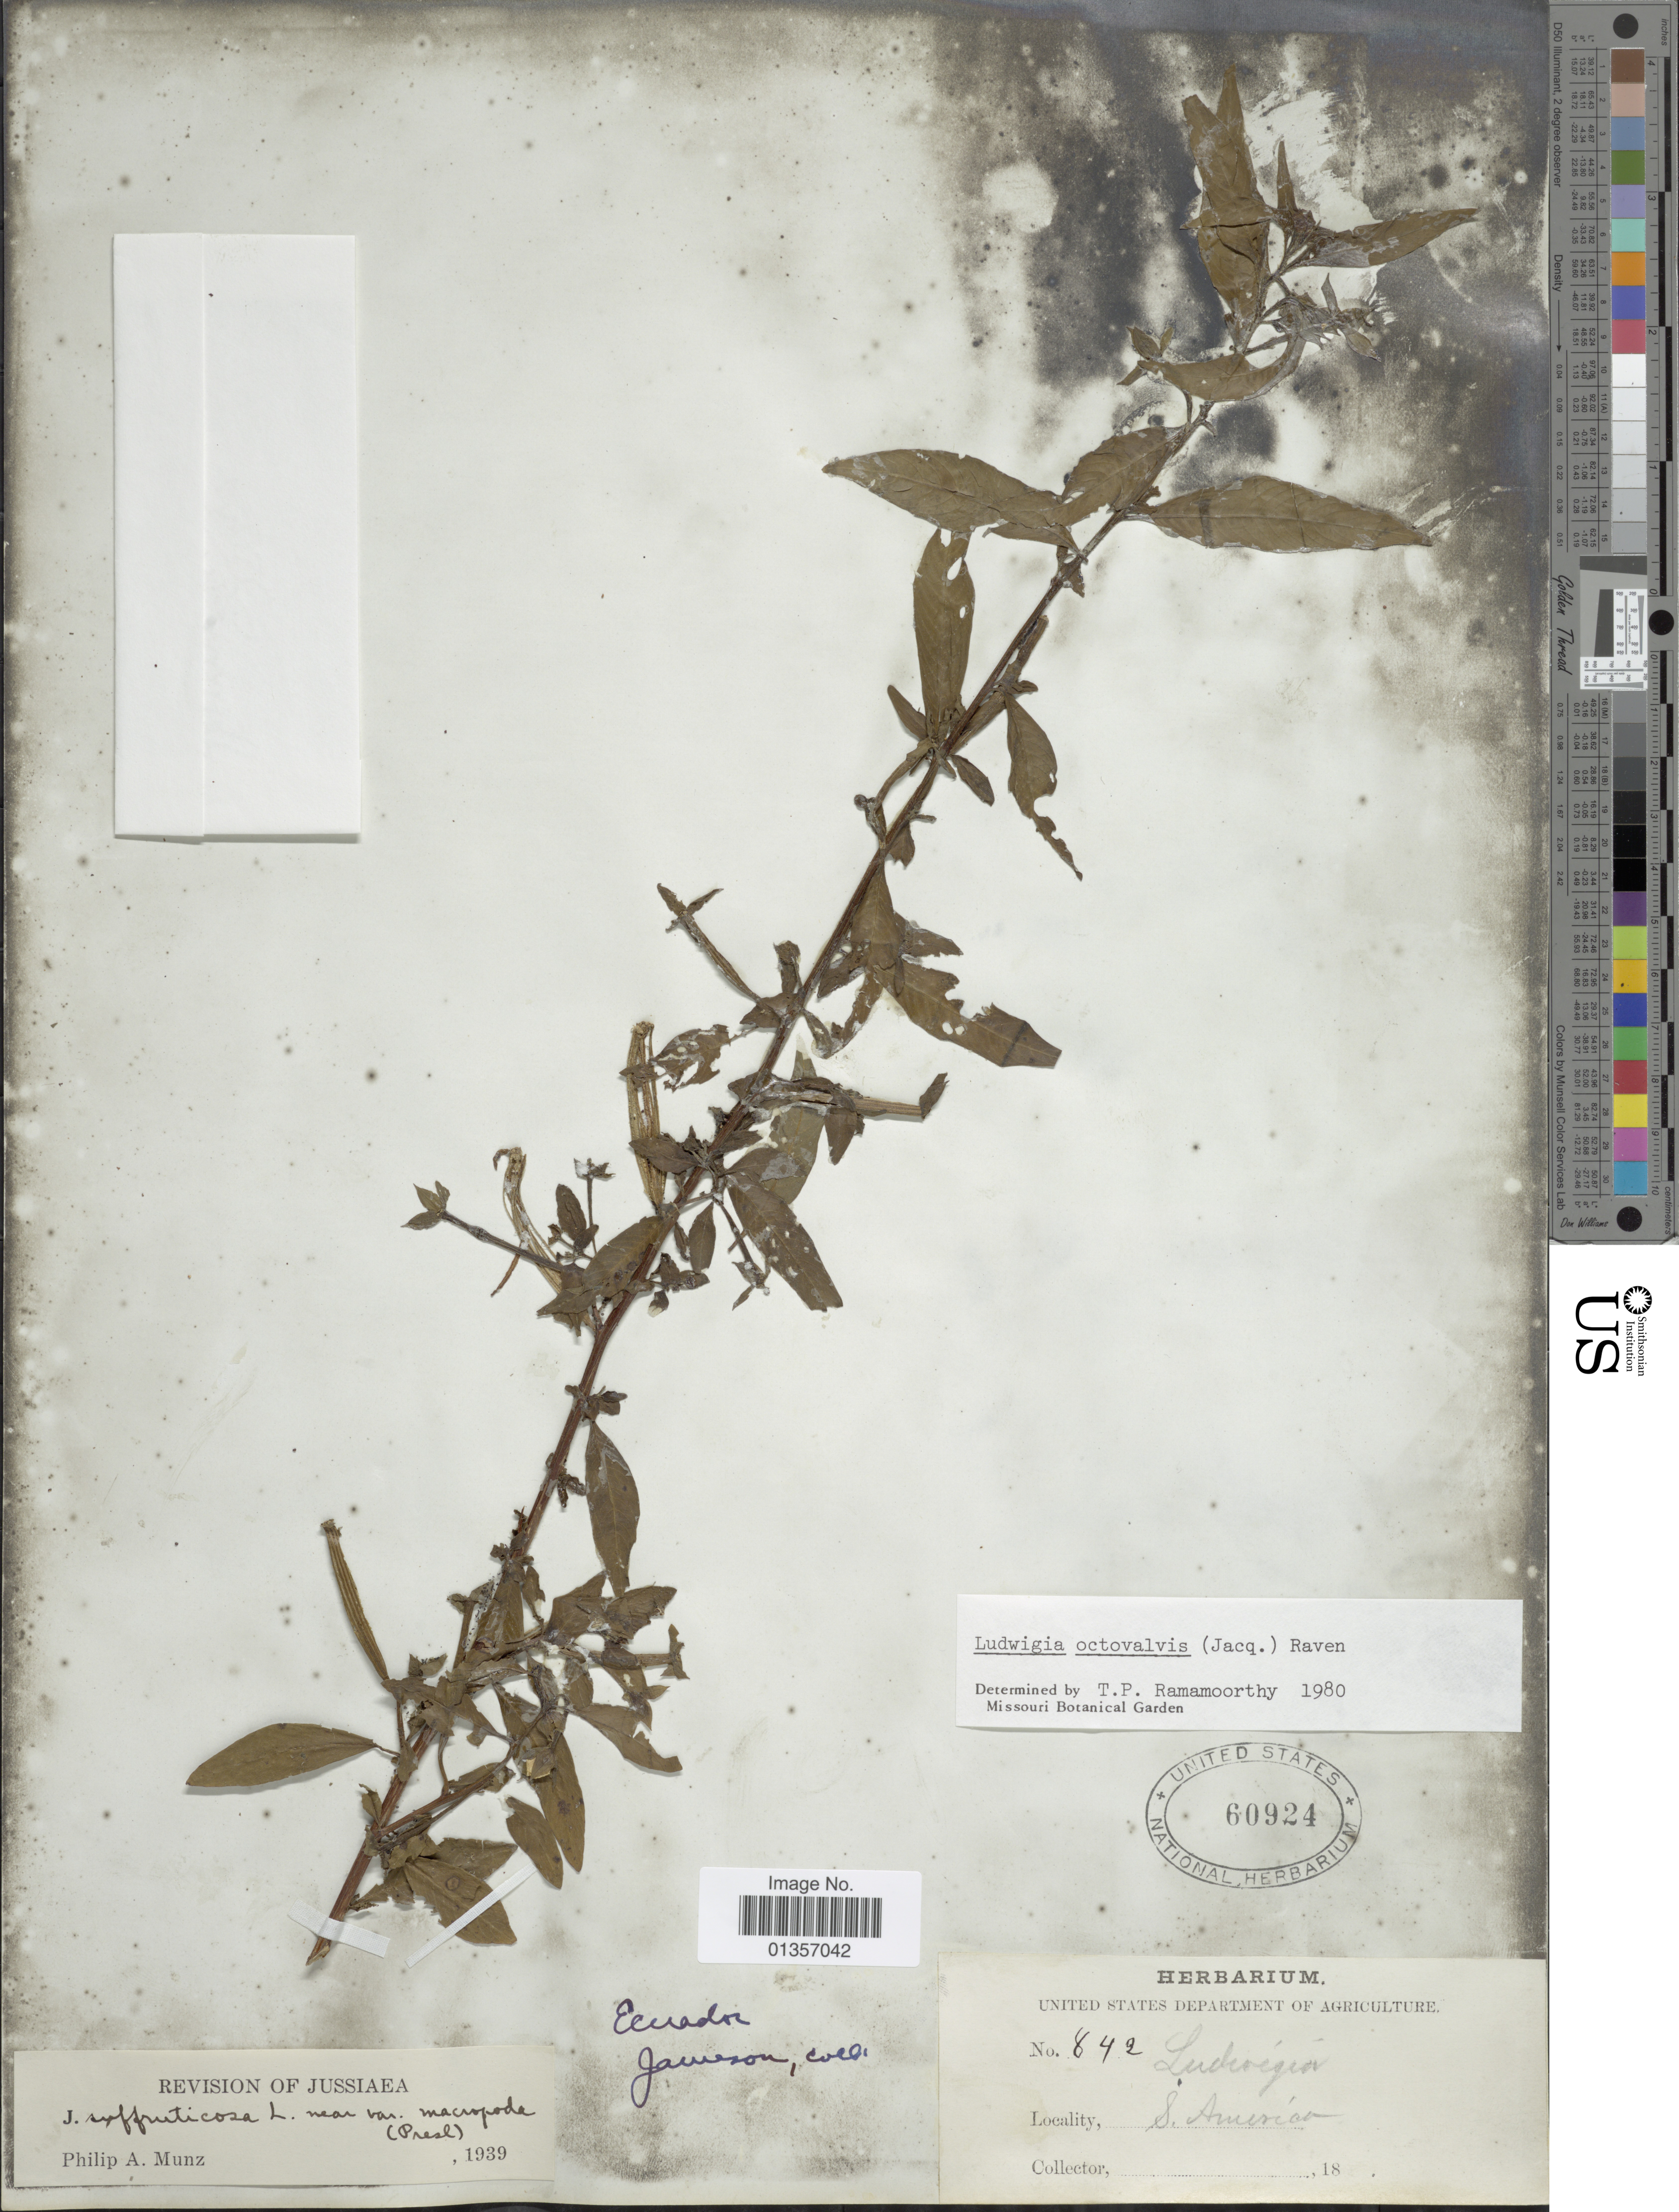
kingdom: Plantae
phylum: Tracheophyta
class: Magnoliopsida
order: Myrtales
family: Onagraceae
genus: Ludwigia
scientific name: Ludwigia octovalvis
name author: (Jacq.) P.H. Raven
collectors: -- Jameson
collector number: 842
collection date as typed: Transcribed d/m/y: //18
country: Ecuador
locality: S. America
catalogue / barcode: US 60924